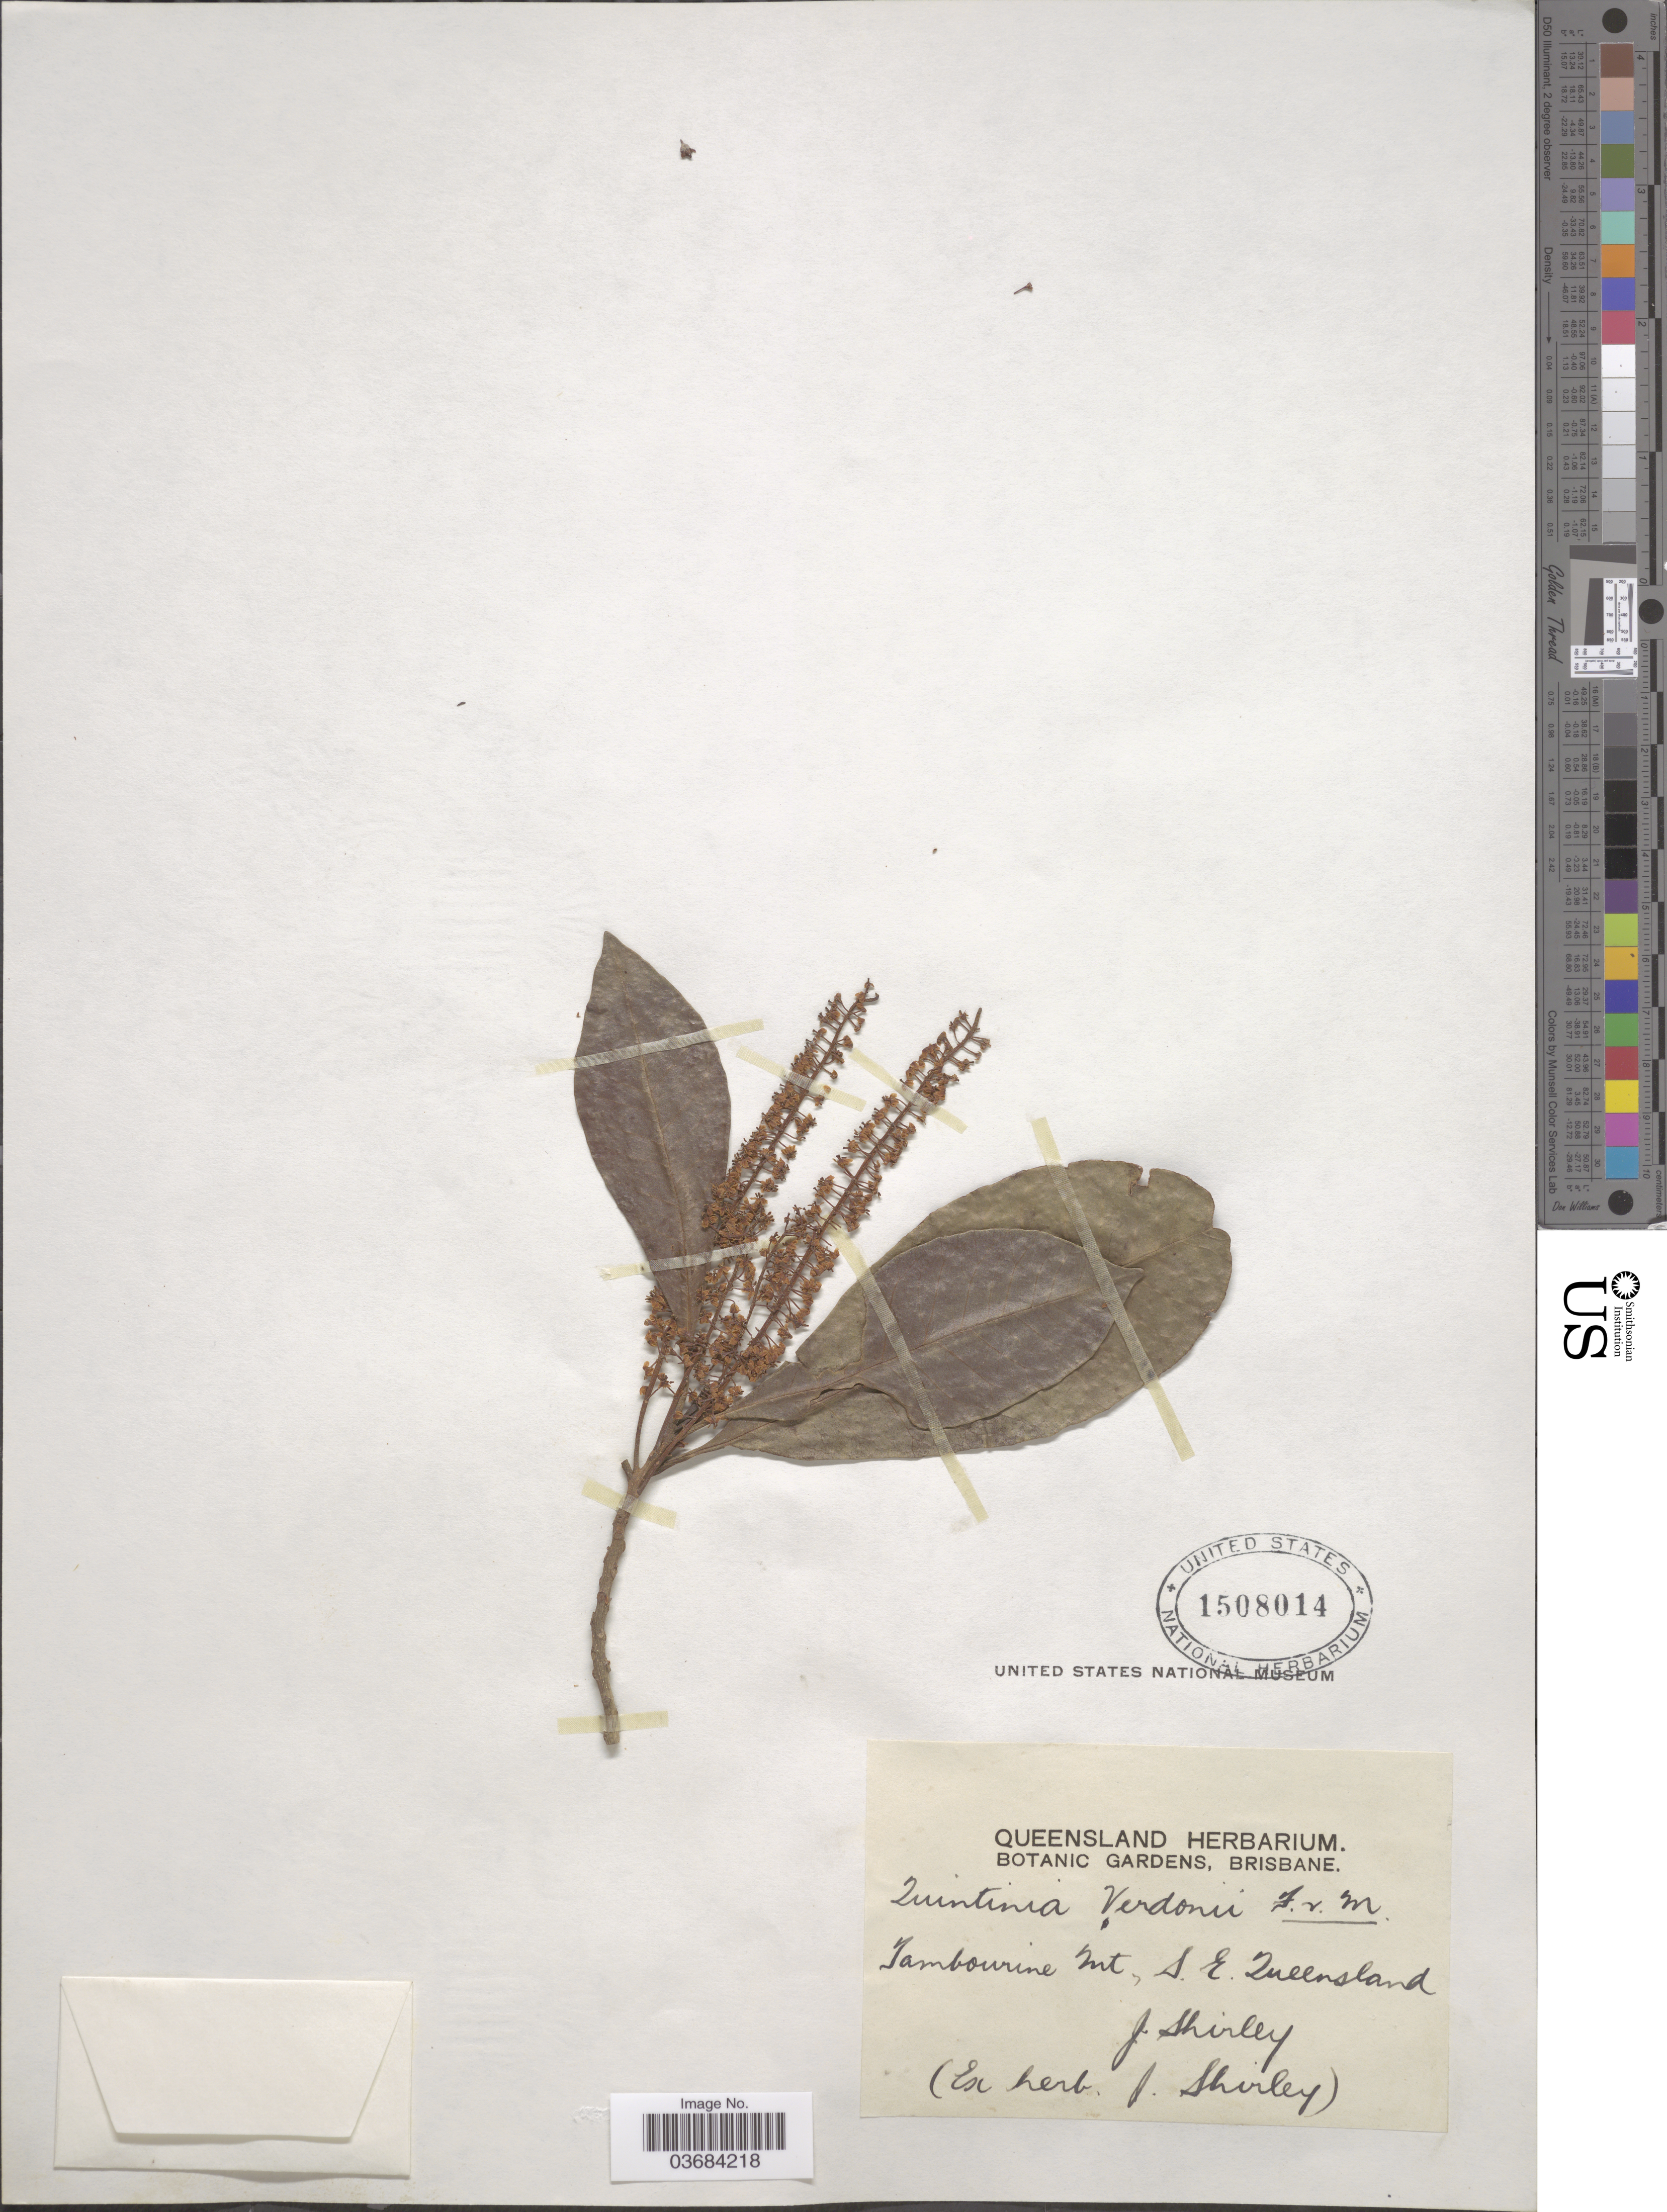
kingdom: Plantae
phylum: Tracheophyta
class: Magnoliopsida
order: Paracryphiales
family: Paracryphiaceae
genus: Quintinia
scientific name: Quintinia verdonii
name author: F. Muell.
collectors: J. Shirley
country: Australia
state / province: Queensland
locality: Tambourine Mt., S.E. Queensland.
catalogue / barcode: US 1508014